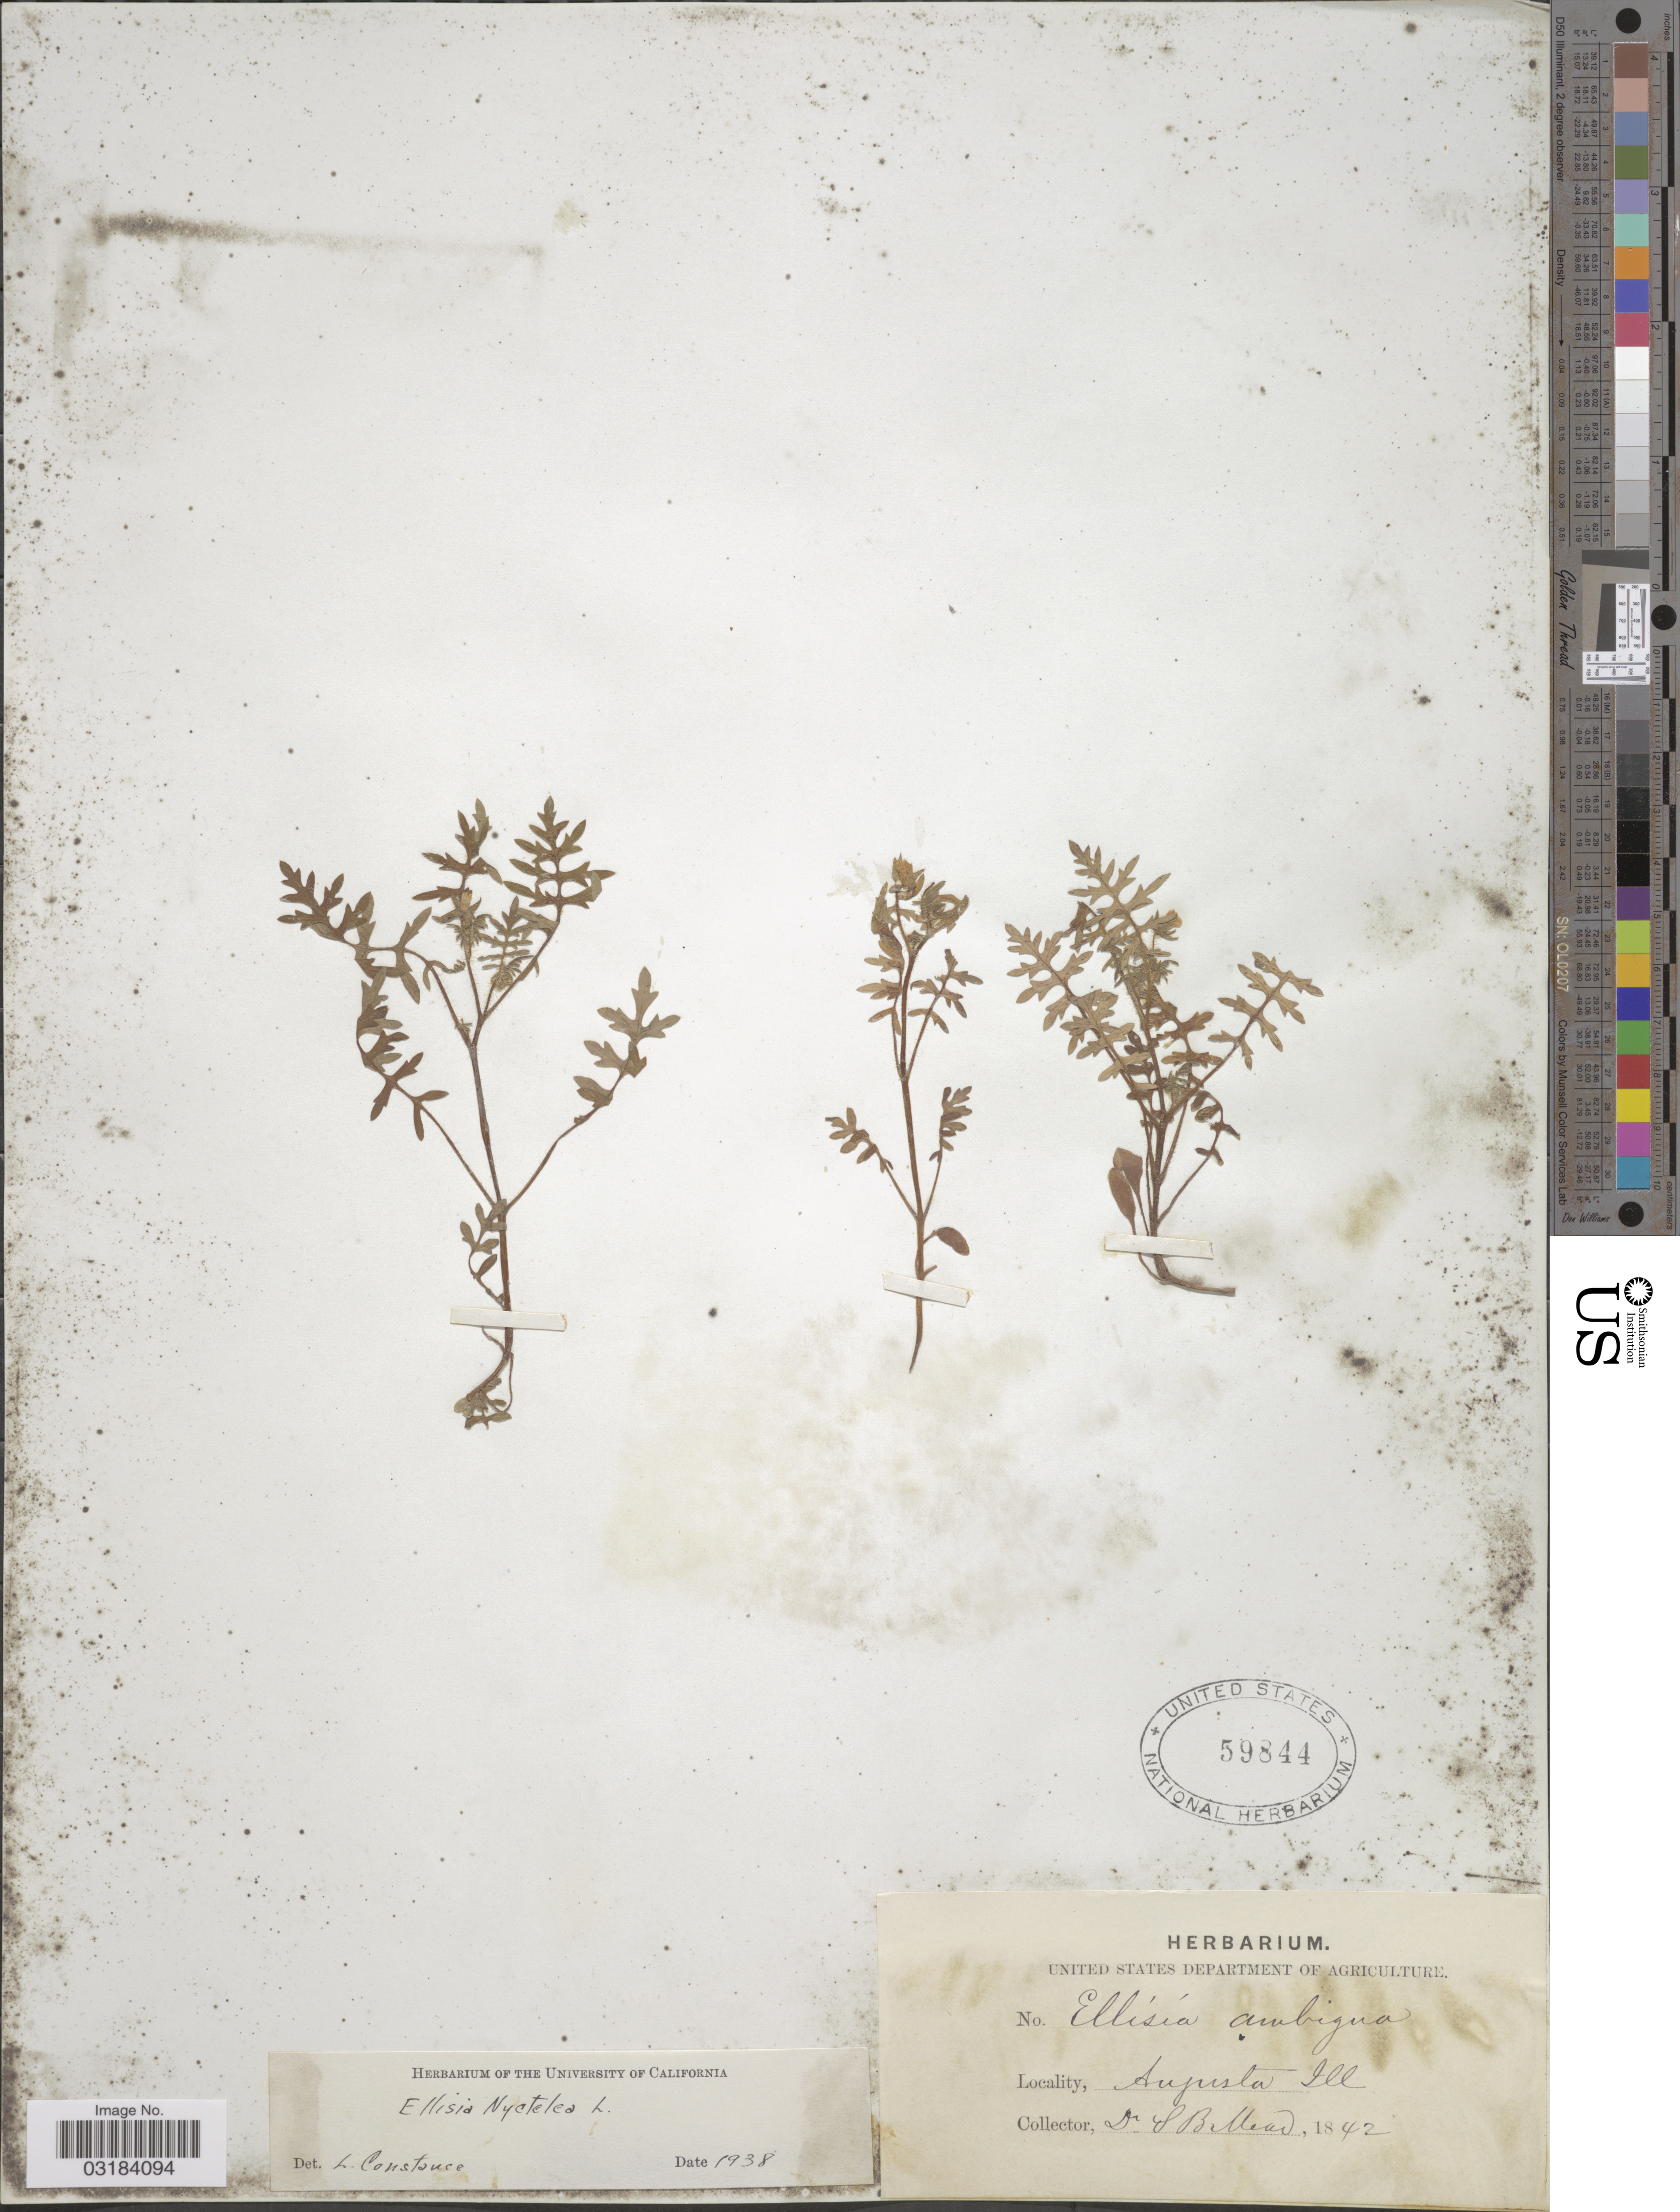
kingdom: Plantae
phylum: Tracheophyta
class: Magnoliopsida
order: Boraginales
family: Hydrophyllaceae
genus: Ellisia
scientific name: Ellisia nyctelea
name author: L.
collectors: S. Mead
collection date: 1842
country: United States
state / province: Illinois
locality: Augusta.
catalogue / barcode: US 59844